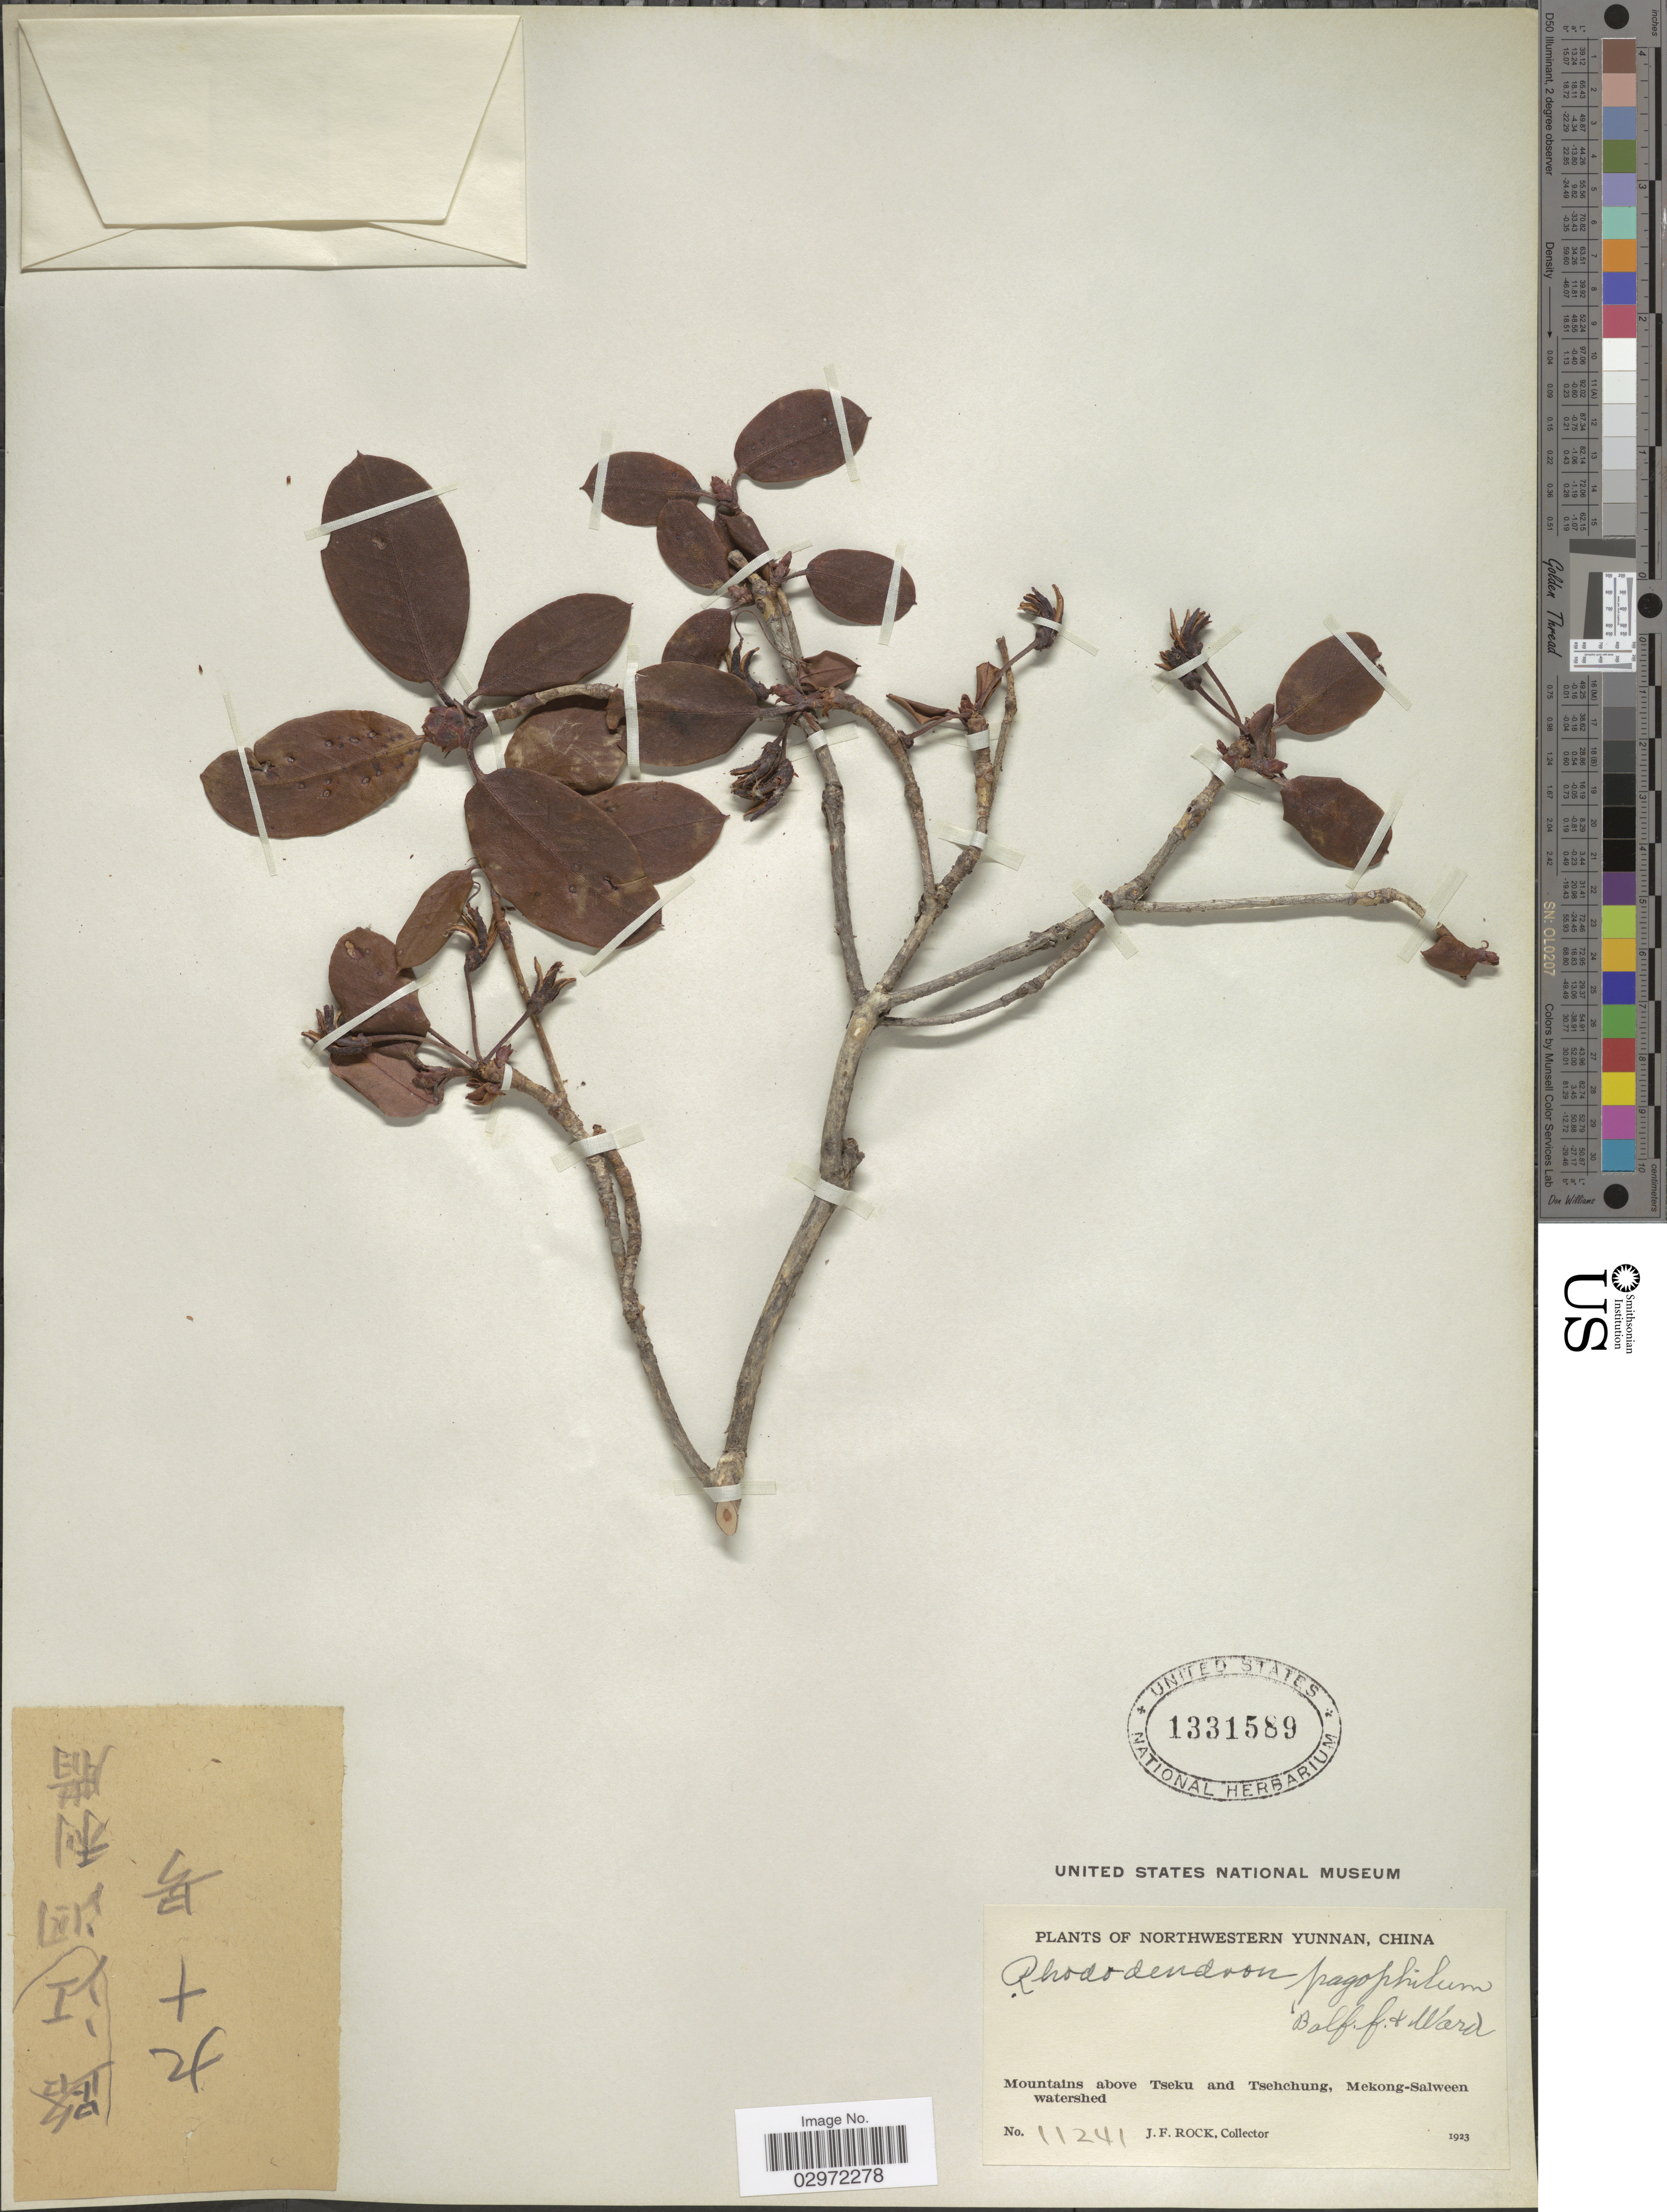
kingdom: Plantae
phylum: Tracheophyta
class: Magnoliopsida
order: Ericales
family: Ericaceae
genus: Rhododendron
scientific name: Rhododendron pagophilum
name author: Balf. f. & Kingdon-Ward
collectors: J. Rock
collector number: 11241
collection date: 1923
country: China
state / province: Yunnan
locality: Northwestern Yunnan, Mountains above Tseku and Tsehchung, Mekong-Salween watershed.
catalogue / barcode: US 1331589